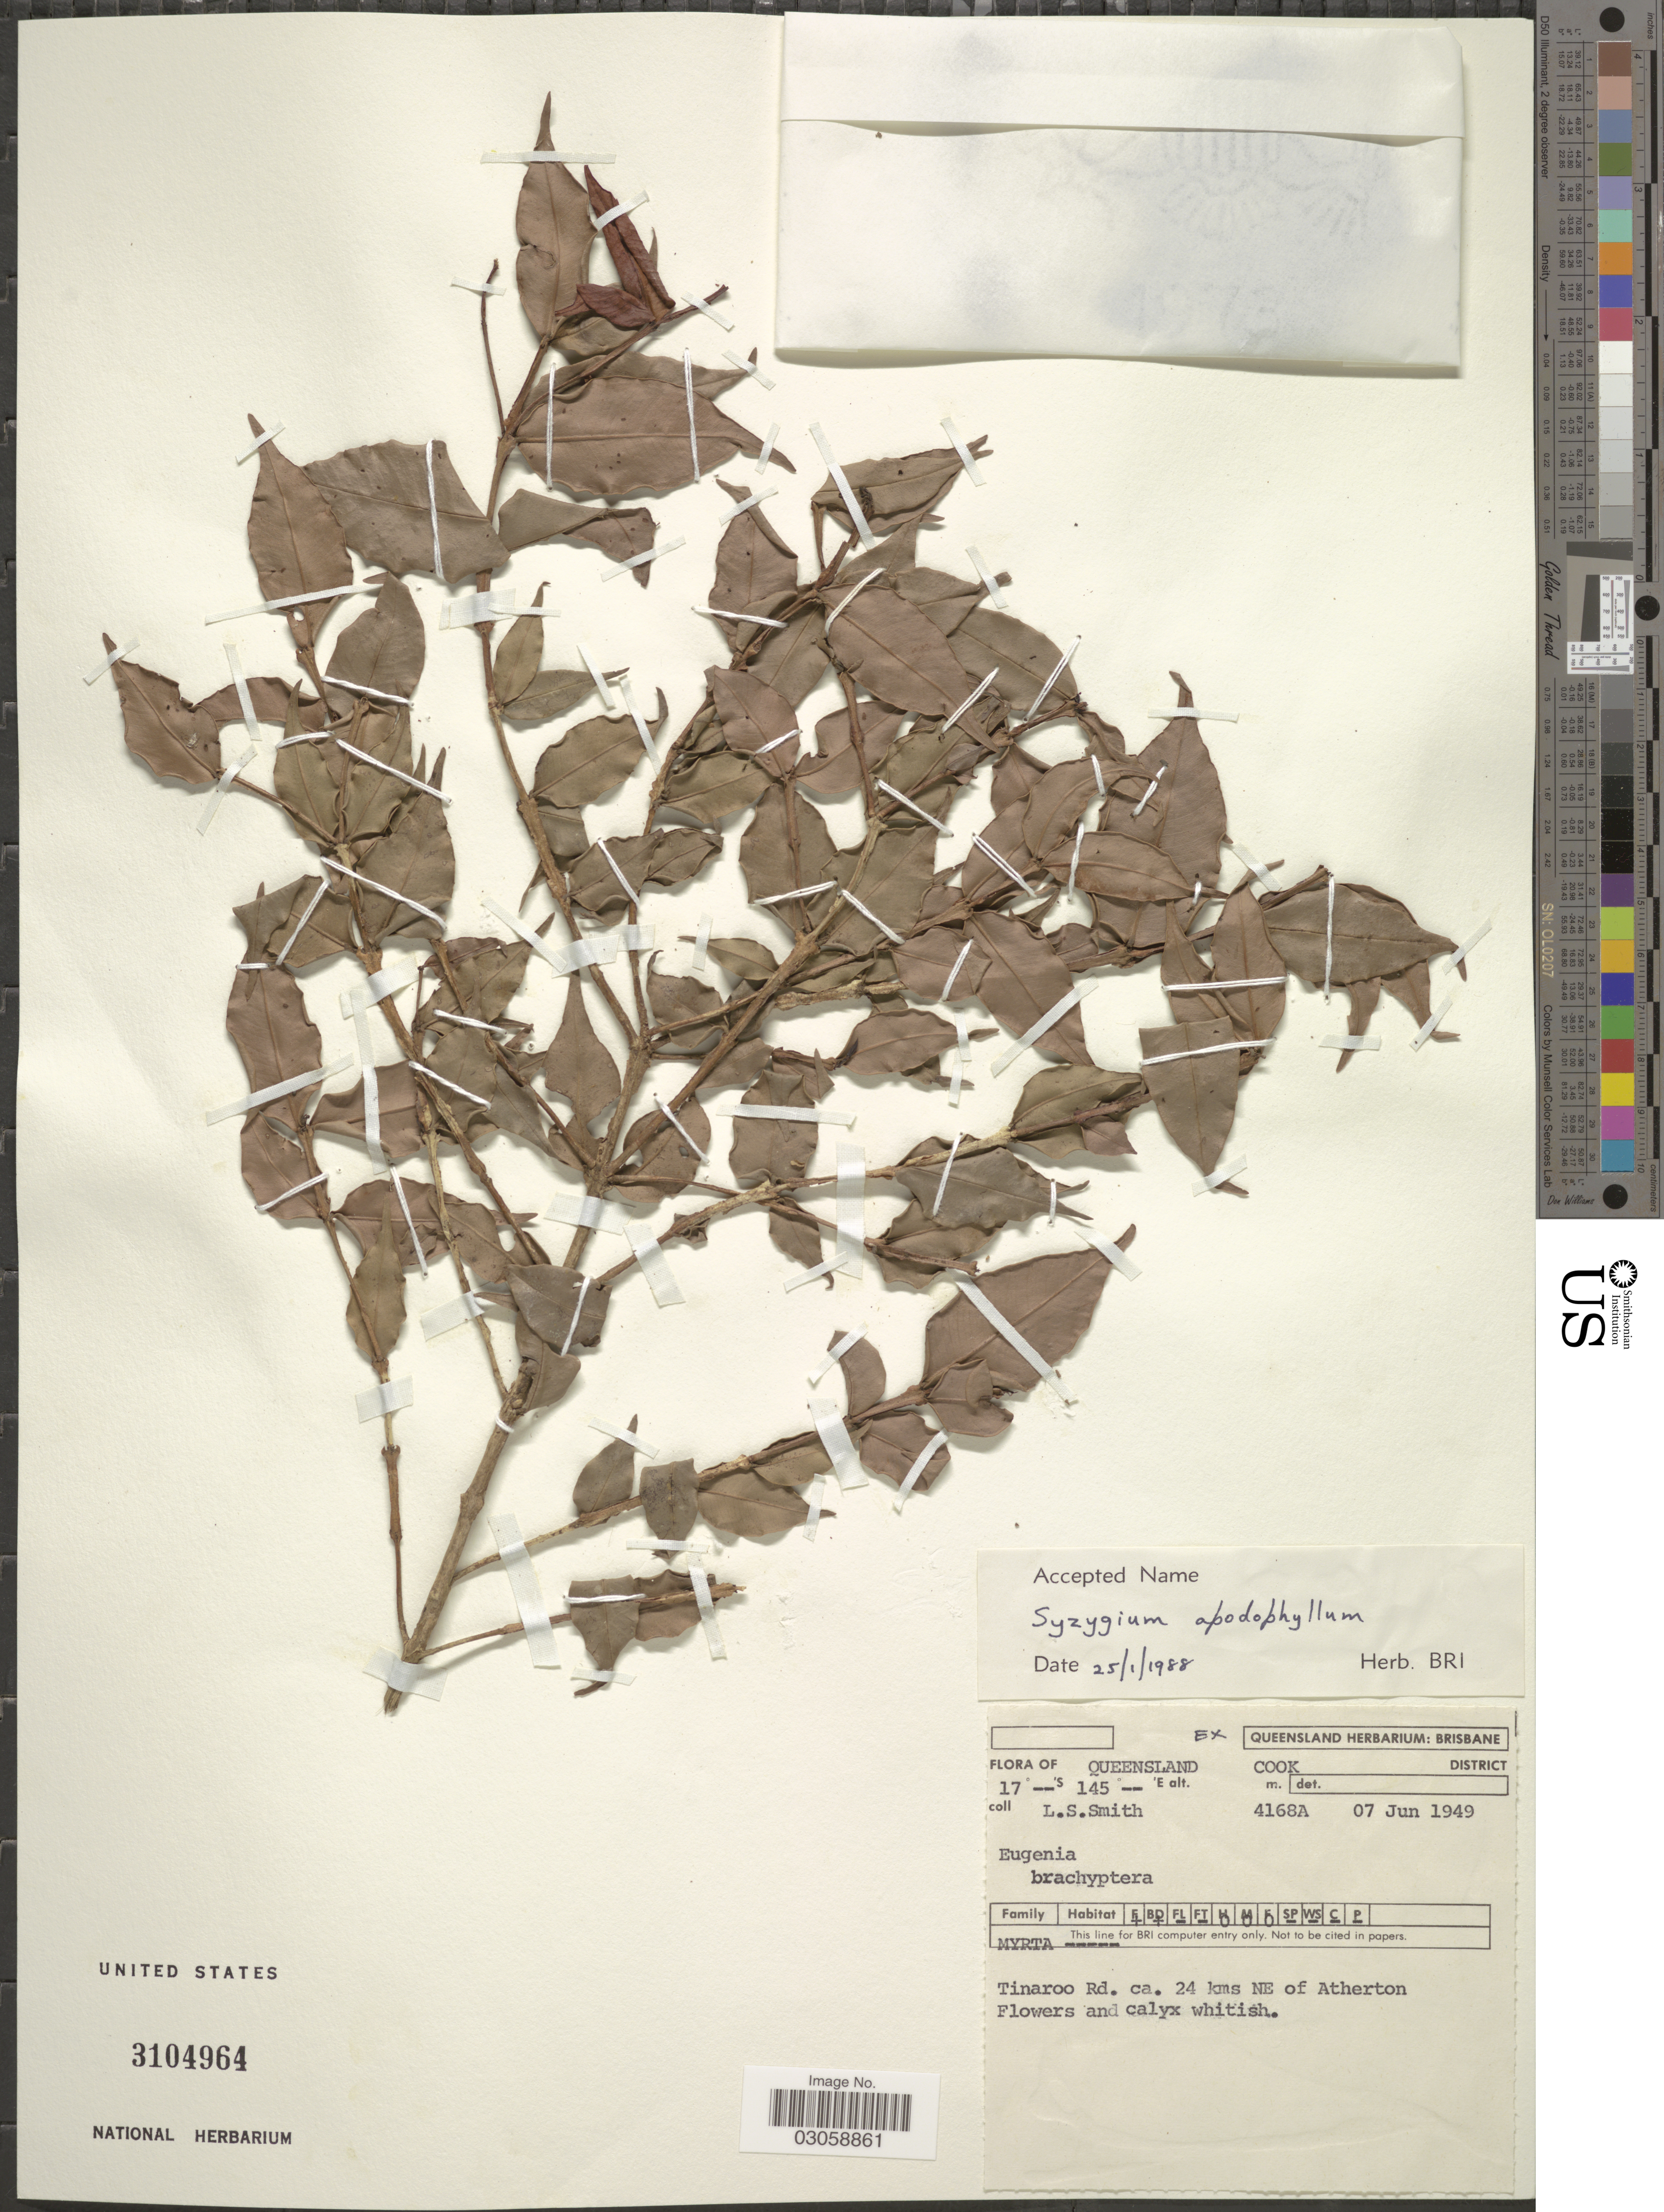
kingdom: Plantae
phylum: Tracheophyta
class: Magnoliopsida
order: Myrtales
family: Myrtaceae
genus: Syzygium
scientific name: Syzygium apodophyllum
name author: (F. Muell.) B. Hyland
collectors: L. Smith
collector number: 4168A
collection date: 1949-06-07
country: Australia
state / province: Queensland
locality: Cook District, Tinaroo Rd. ca. 24 kms NE of Atherton.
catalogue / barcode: US 3104964